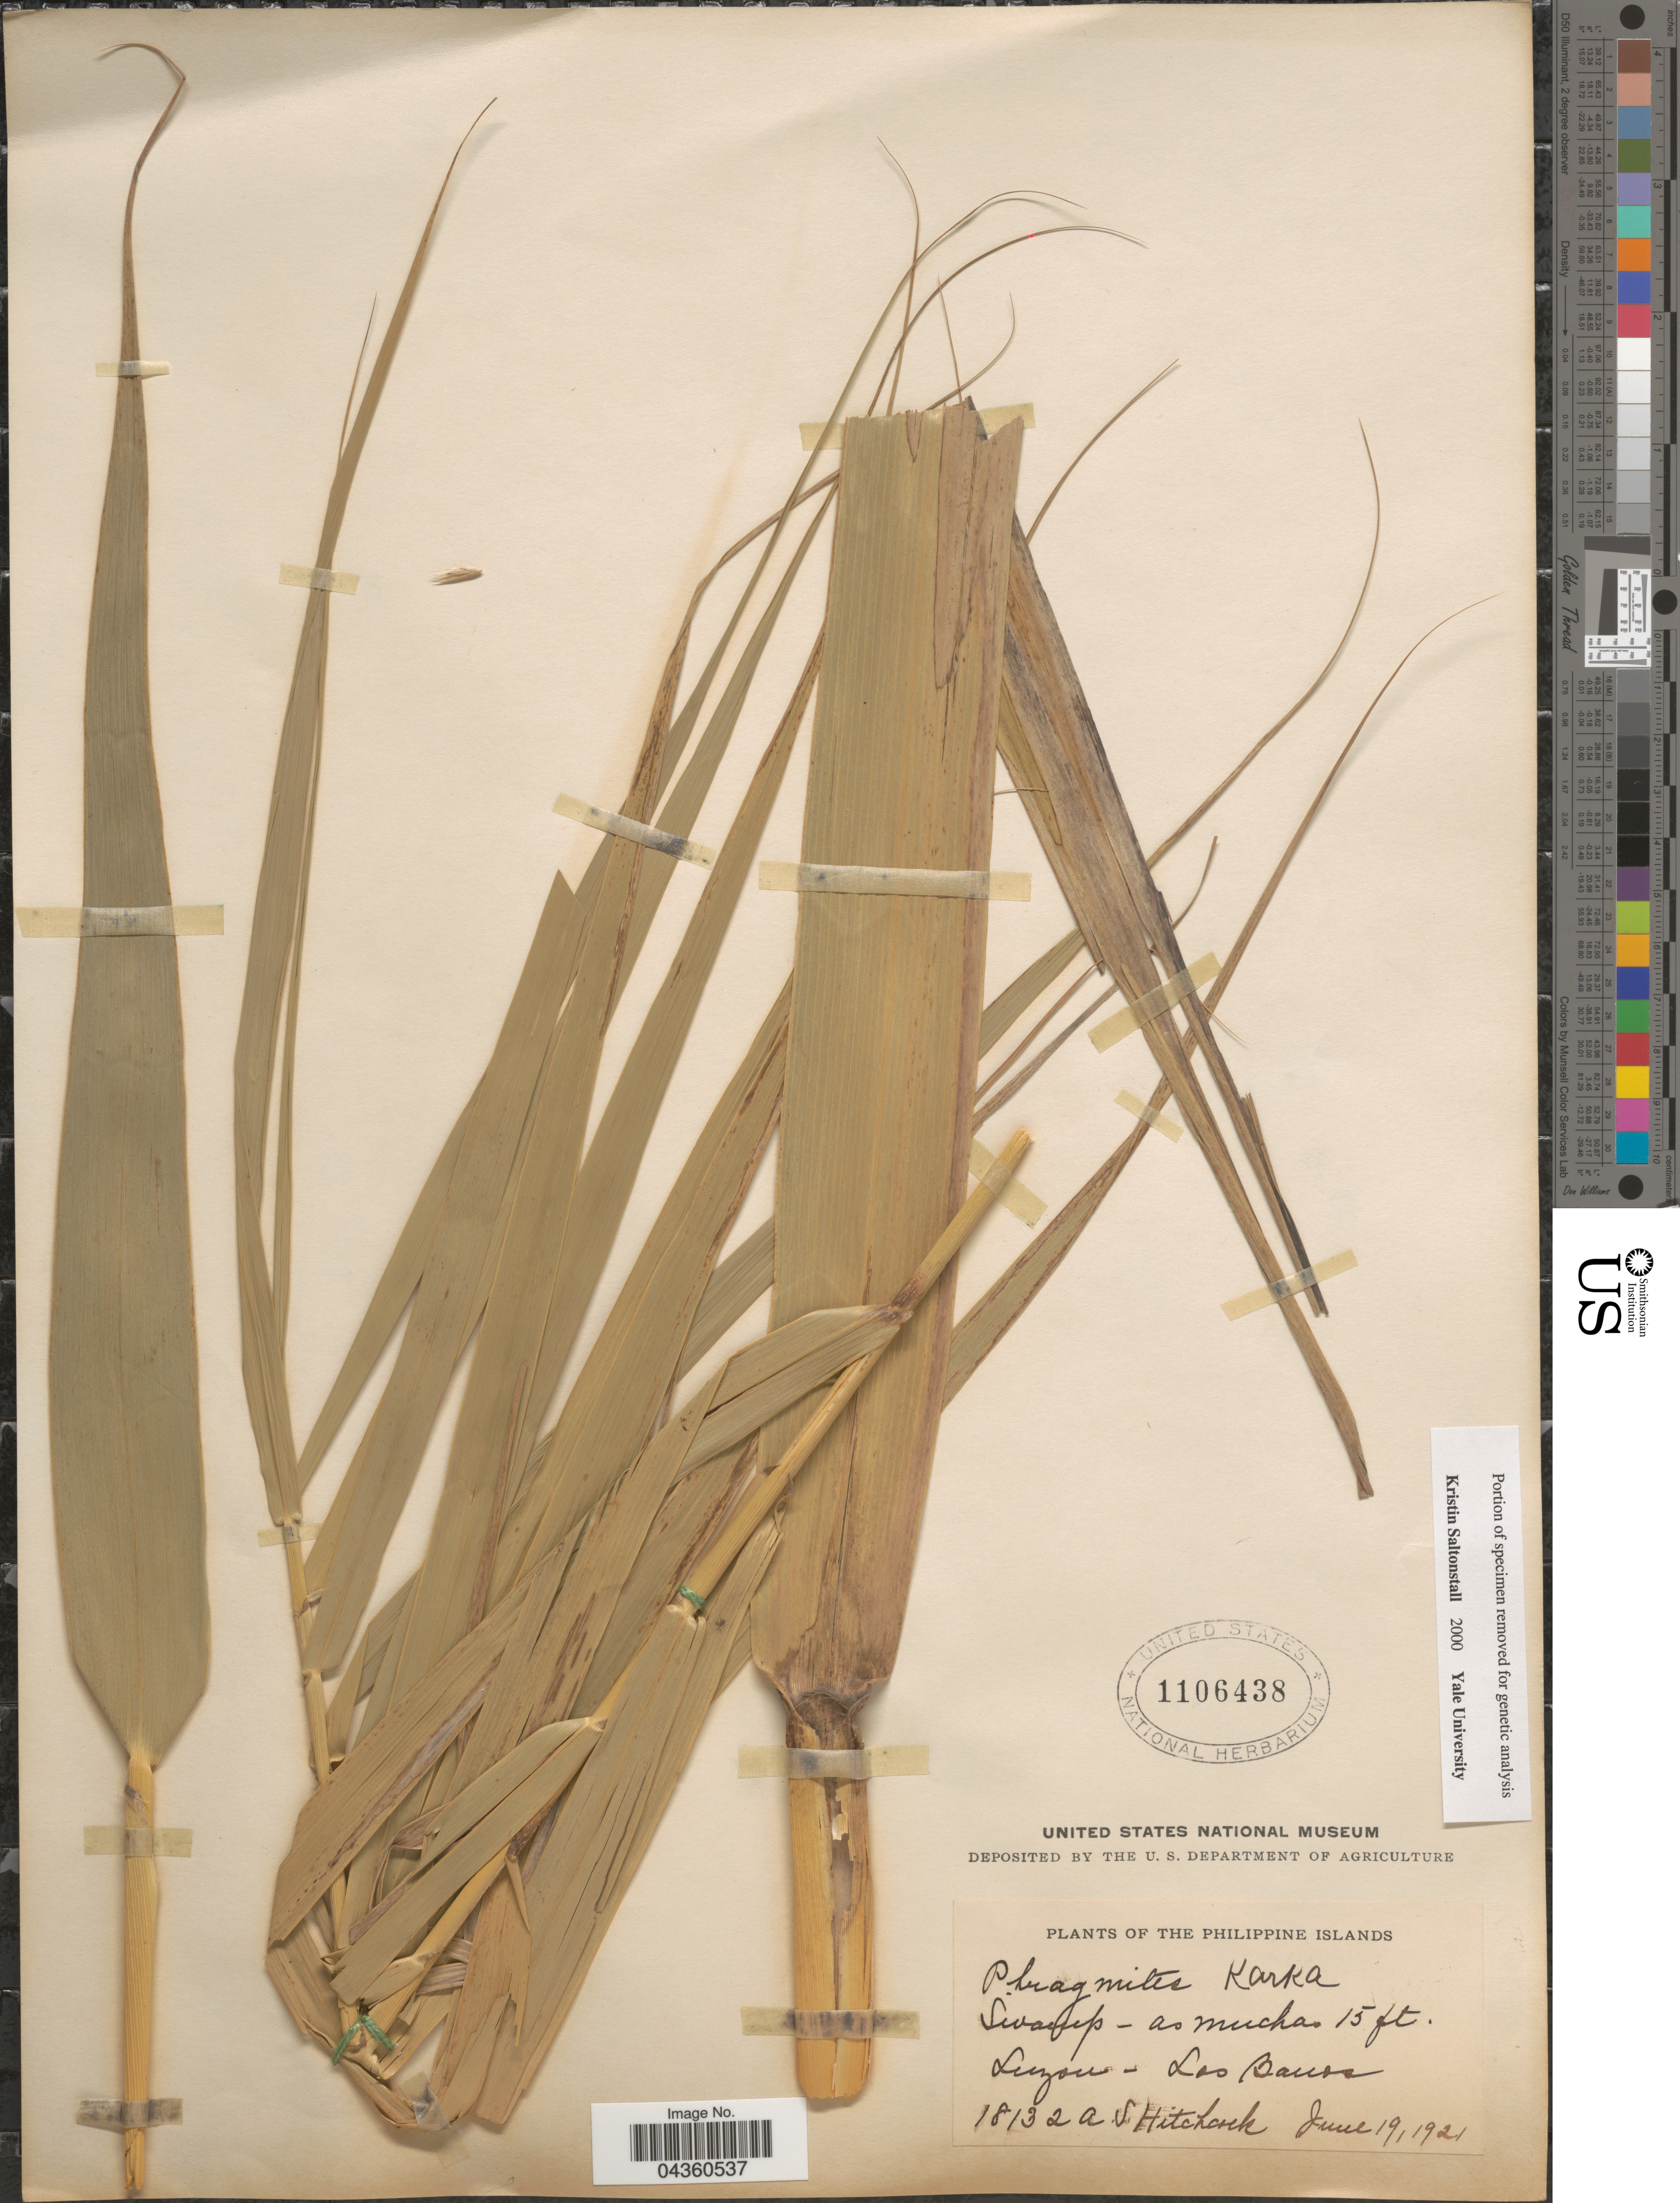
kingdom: Plantae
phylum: Tracheophyta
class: Liliopsida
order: Poales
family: Poaceae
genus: Phragmites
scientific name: Phragmites karka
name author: (Retz.) Trin. ex Steud.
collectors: A. S. Hitchcock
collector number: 18132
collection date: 1921-06-19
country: Philippines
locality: Luzon - Los Banos.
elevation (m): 5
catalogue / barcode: US 1106438